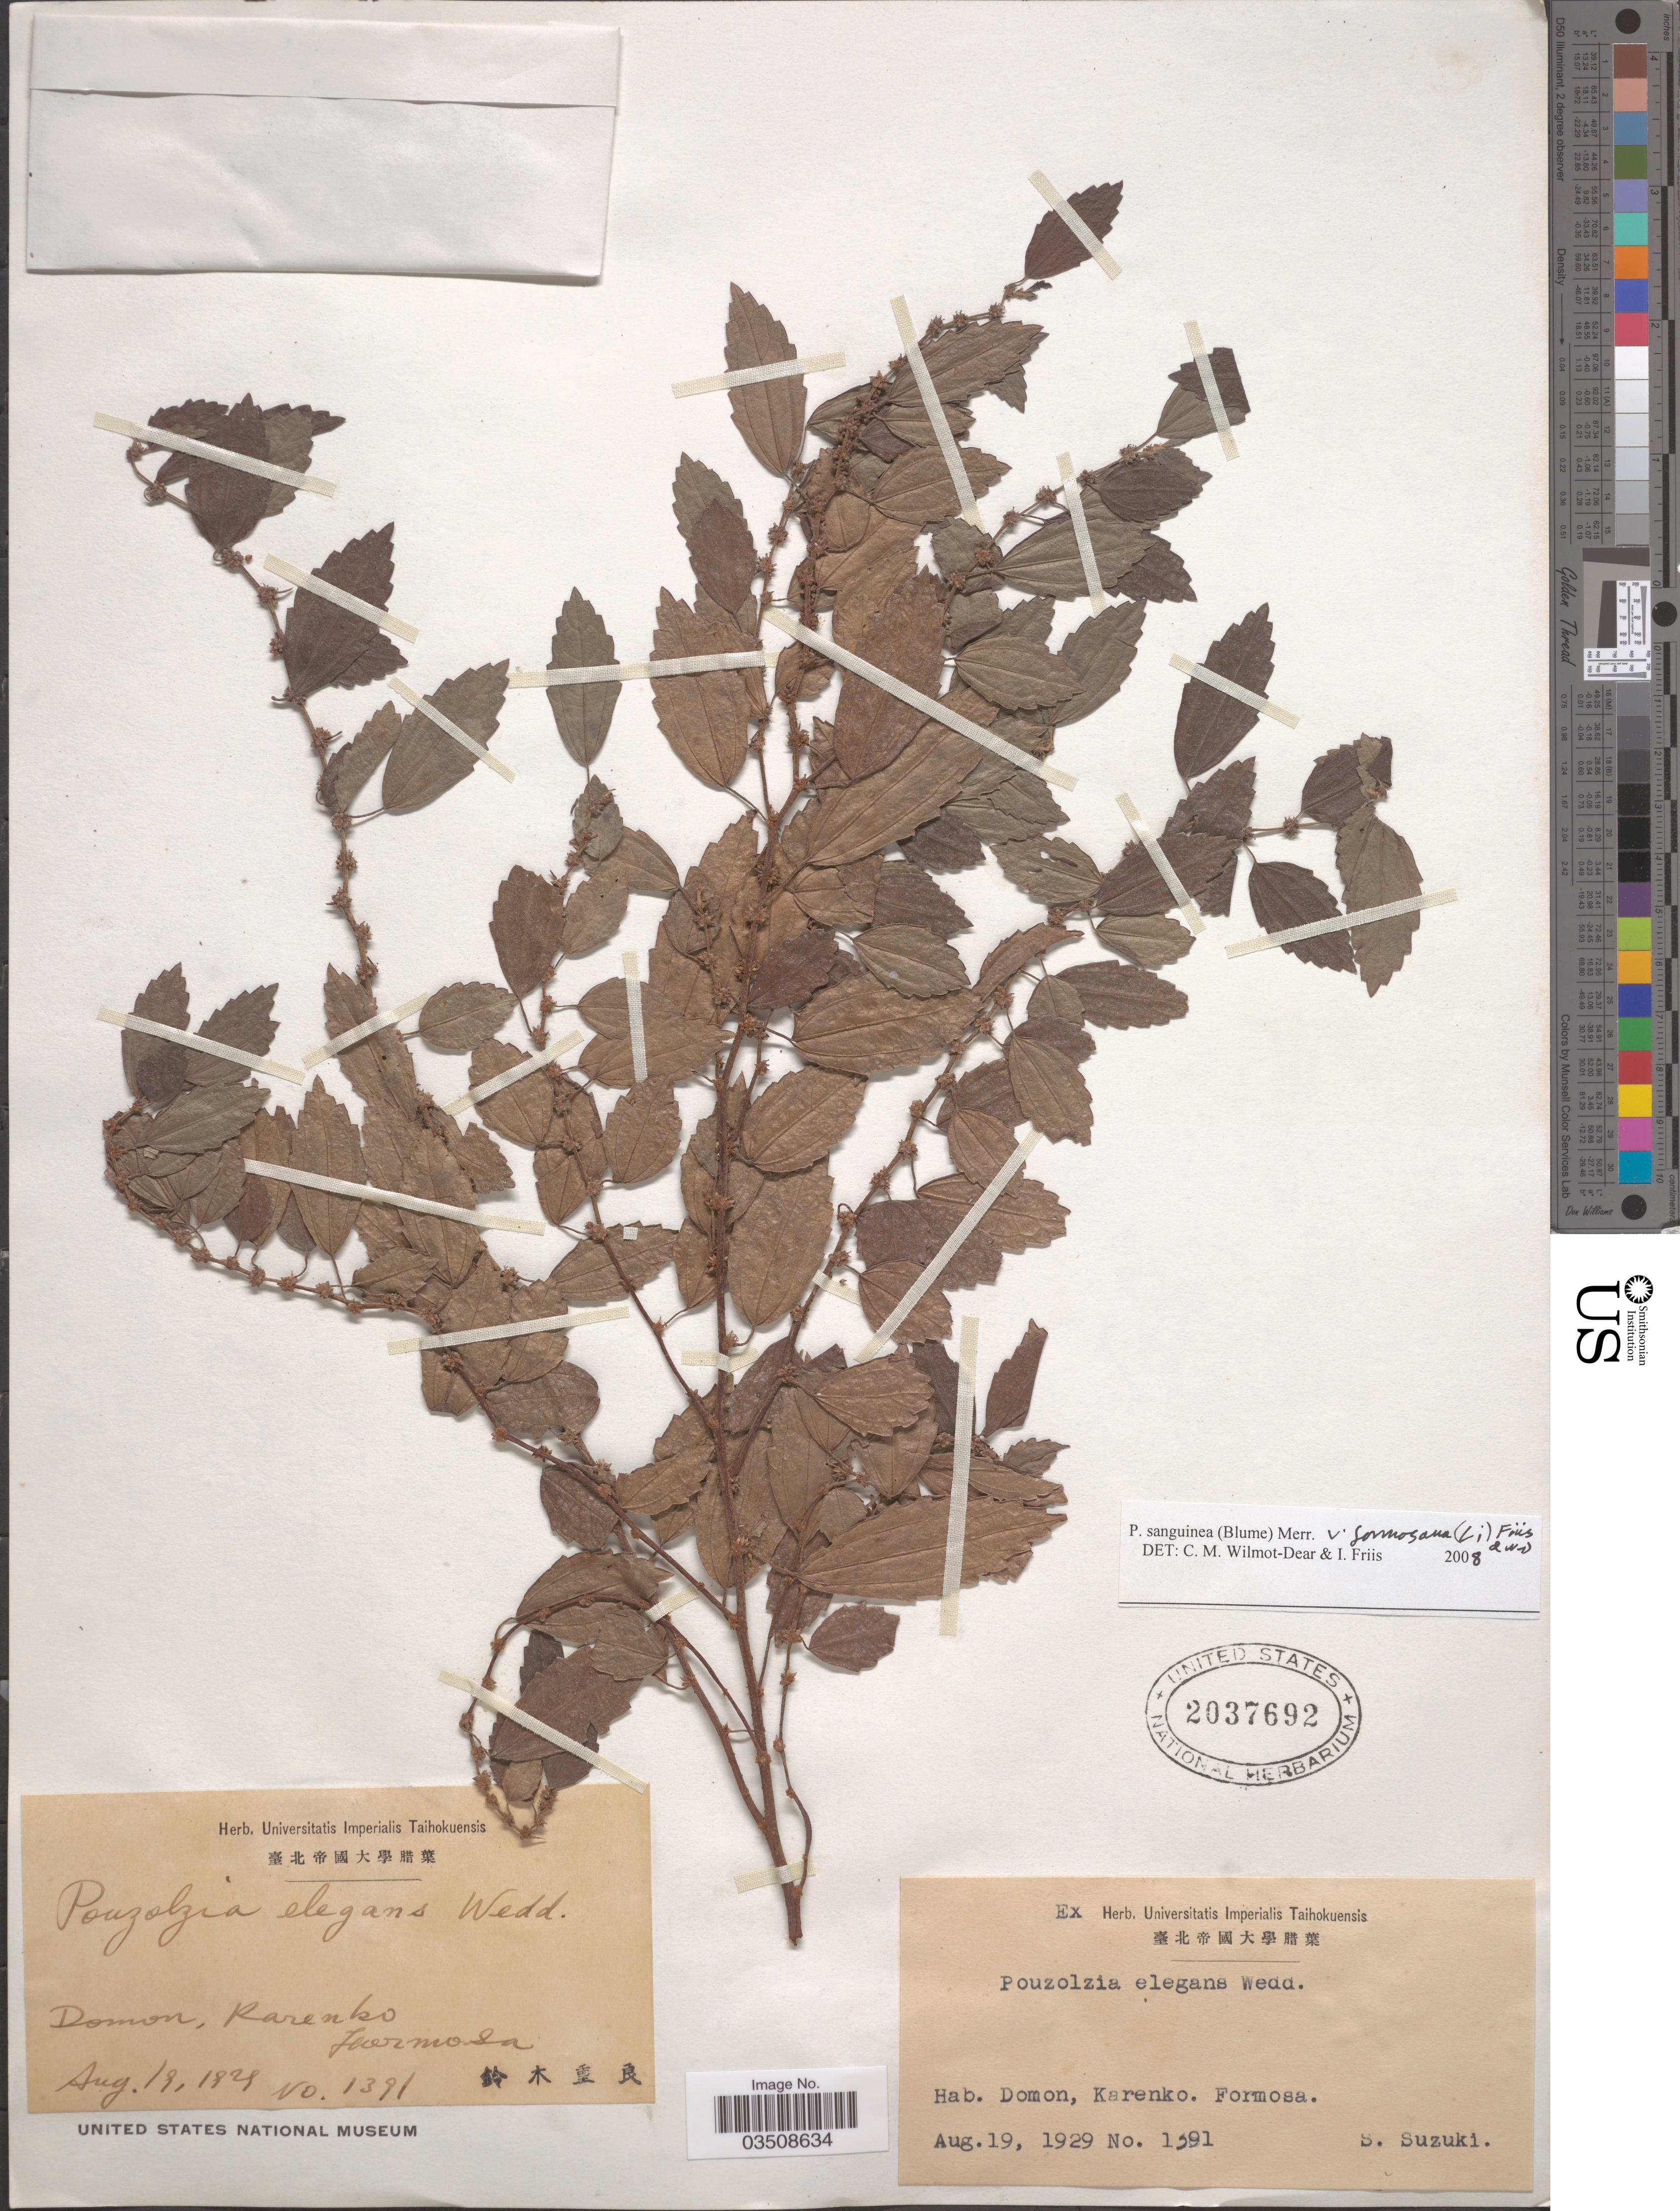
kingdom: Plantae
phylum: Tracheophyta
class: Magnoliopsida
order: Rosales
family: Urticaceae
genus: Pouzolzia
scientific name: Pouzolzia elegans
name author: Wedd.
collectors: S. Suzuki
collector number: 1391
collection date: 1929-08-19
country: Taiwan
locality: Domon, Karenko. Formosa.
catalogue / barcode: US 2037692